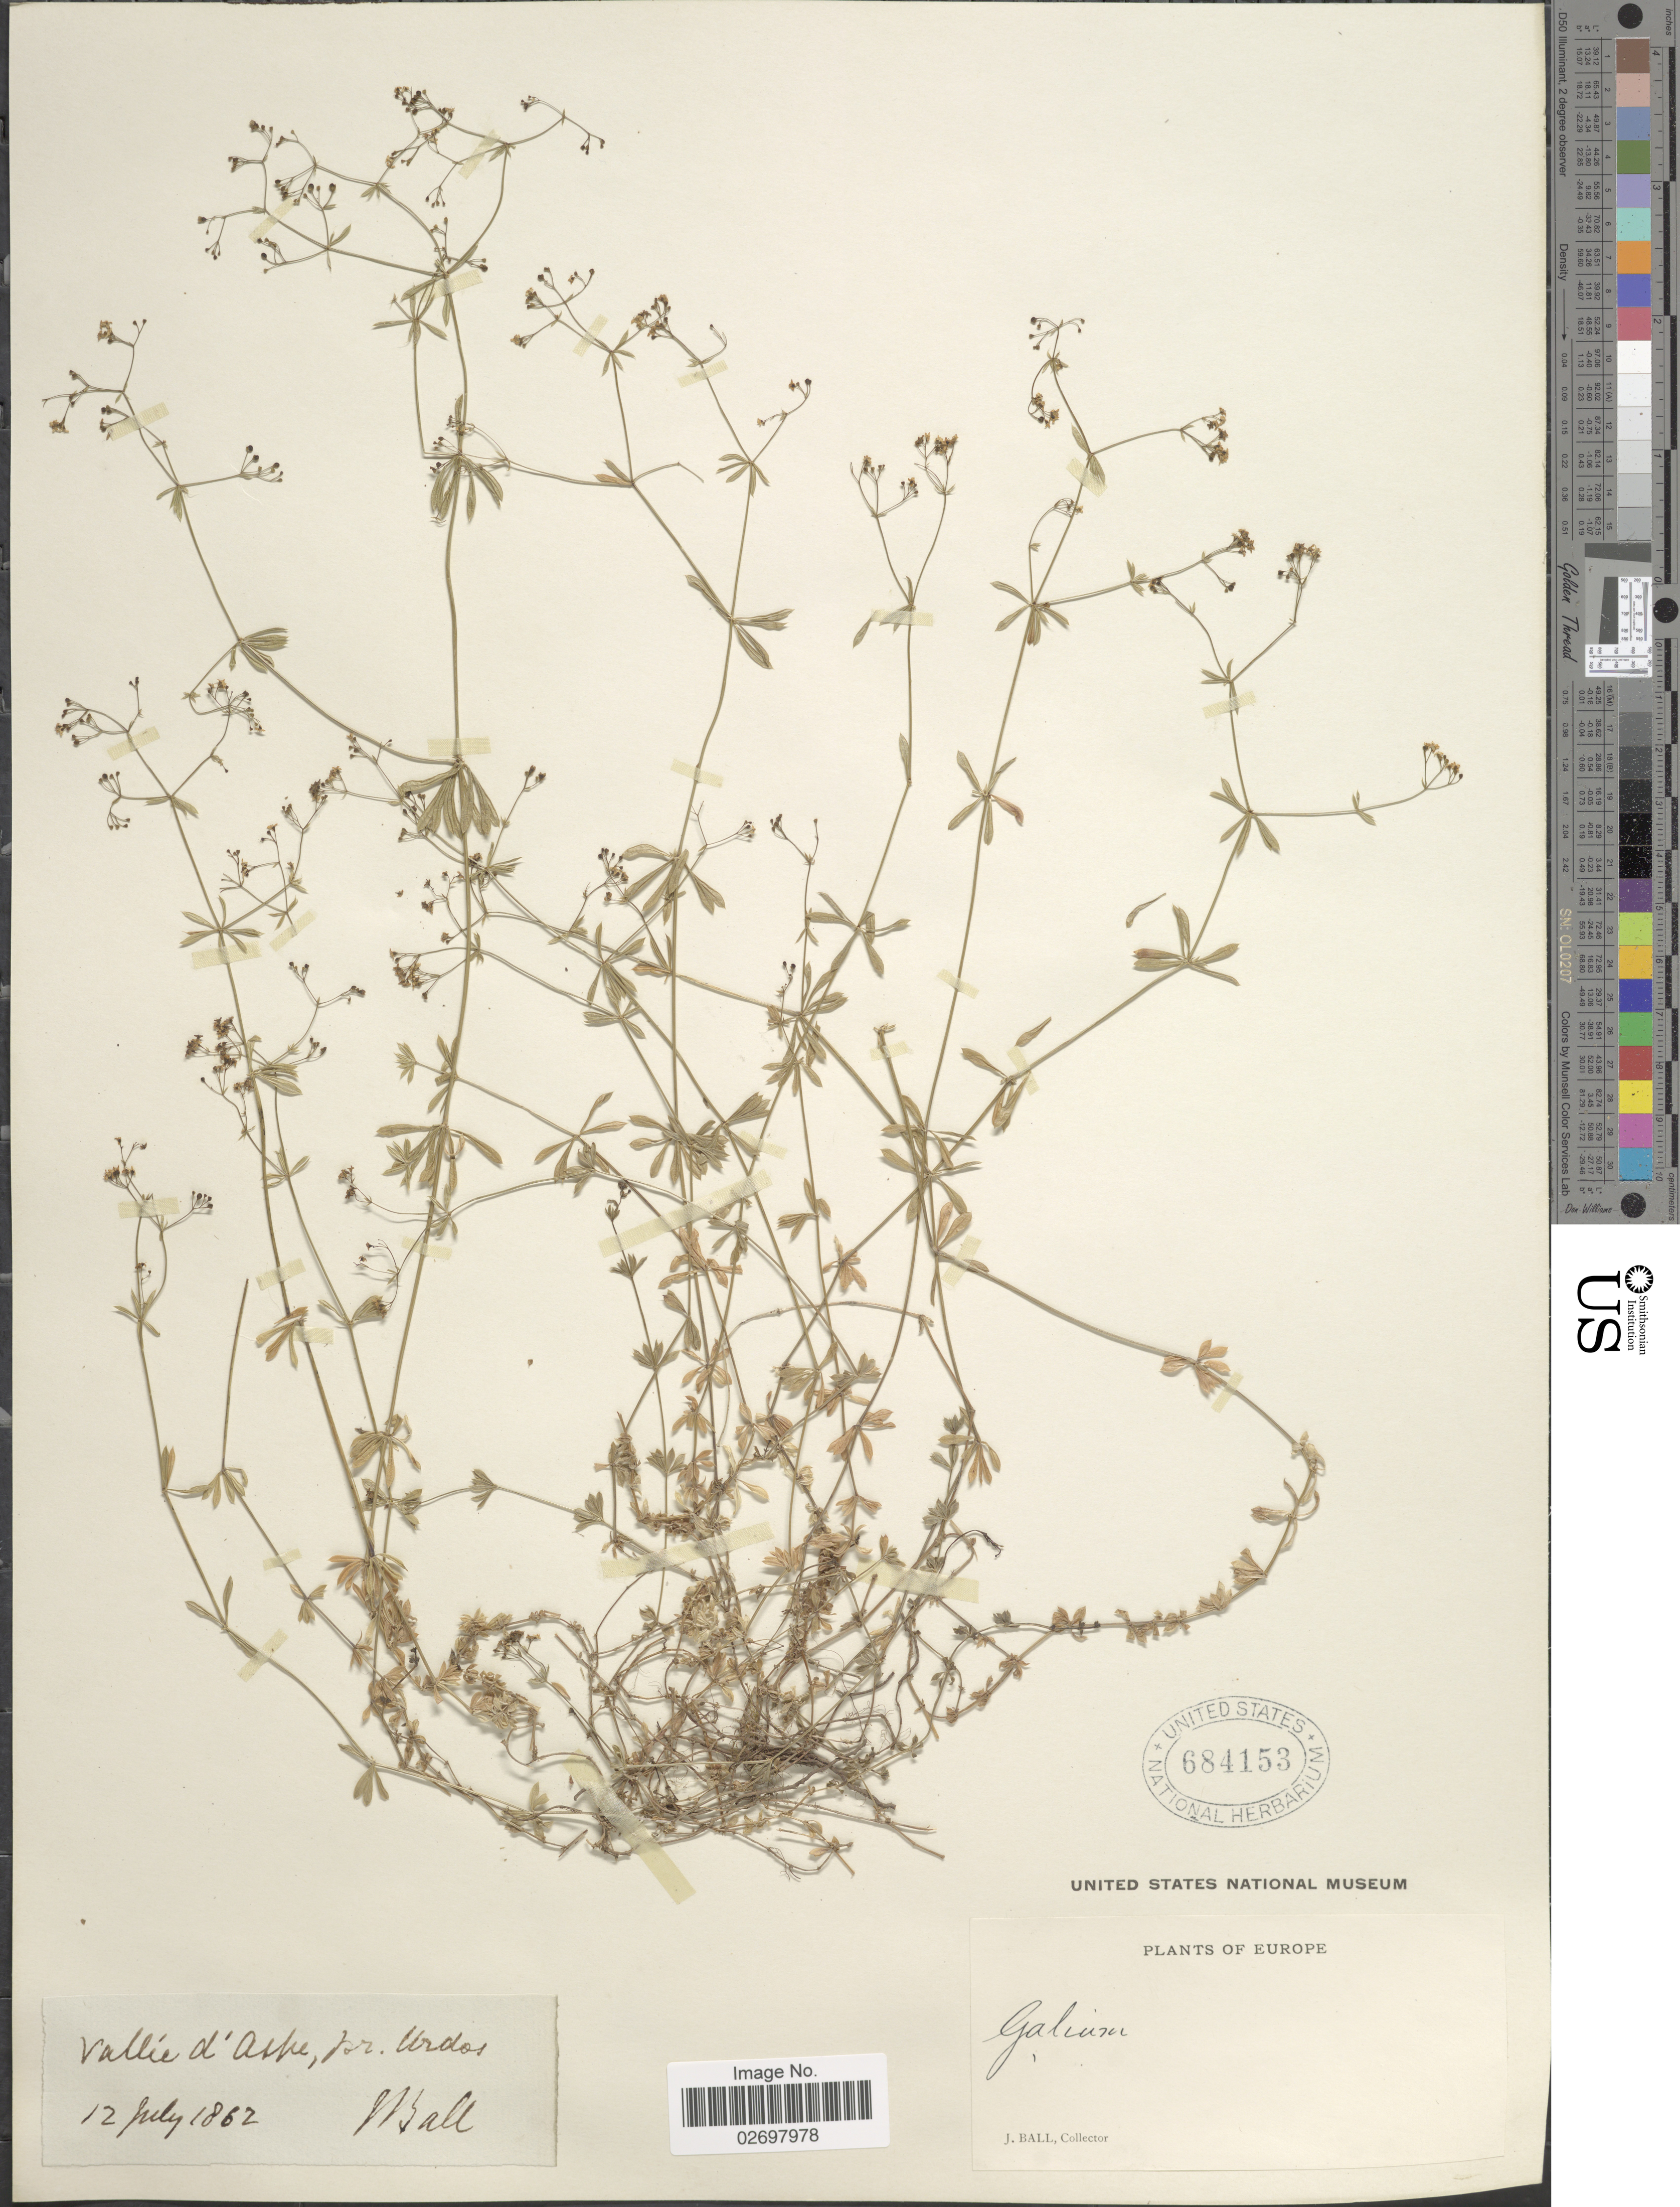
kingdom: Plantae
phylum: Tracheophyta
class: Magnoliopsida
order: Gentianales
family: Rubiaceae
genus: Galium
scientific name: Galium sp.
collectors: J. Ball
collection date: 1862-07-12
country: France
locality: Vallee d'Aspe, pr. Urdos, Europe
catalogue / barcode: US 684153